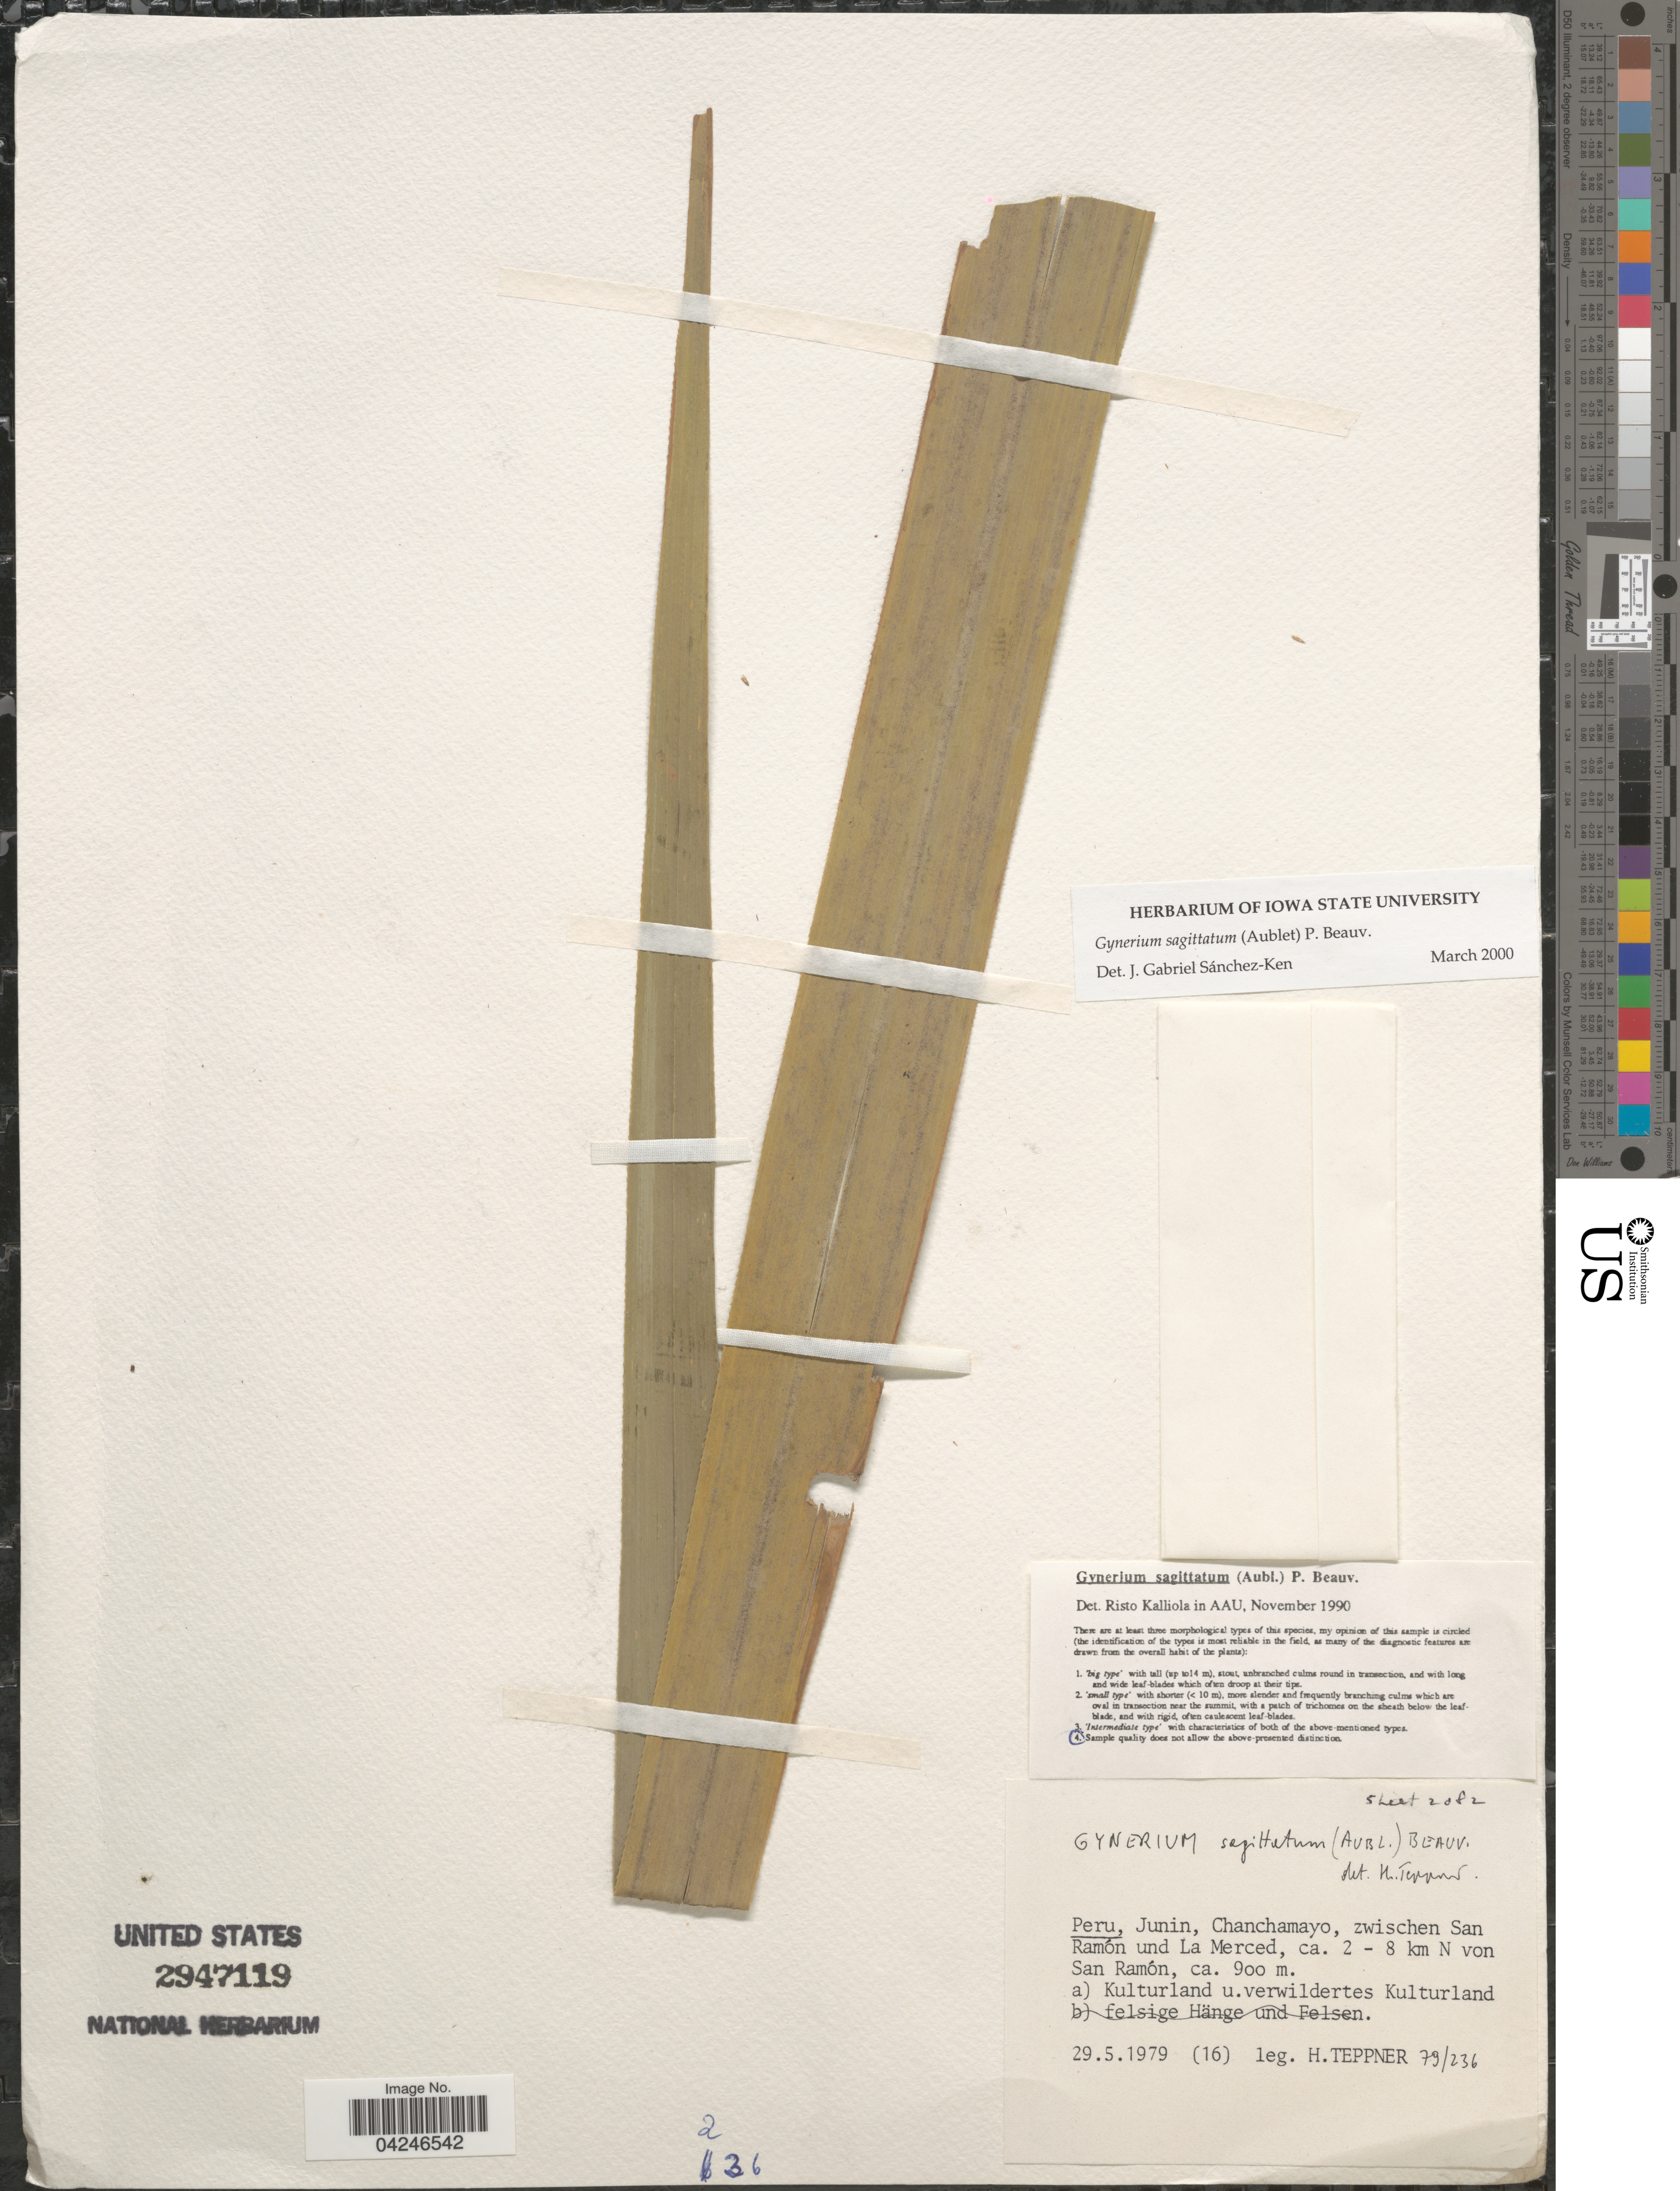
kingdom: Plantae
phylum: Tracheophyta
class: Liliopsida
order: Poales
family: Poaceae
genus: Gynerium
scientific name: Gynerium sagittatum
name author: (Aubl.) P. Beauv.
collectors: H. Teppner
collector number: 79/236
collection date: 1979-05-29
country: Peru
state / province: Junín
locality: Chachamayo, zwischen San Ramón und La Merced, ca. 2- 8 km N von San Ramón.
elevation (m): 900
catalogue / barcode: US 2947119